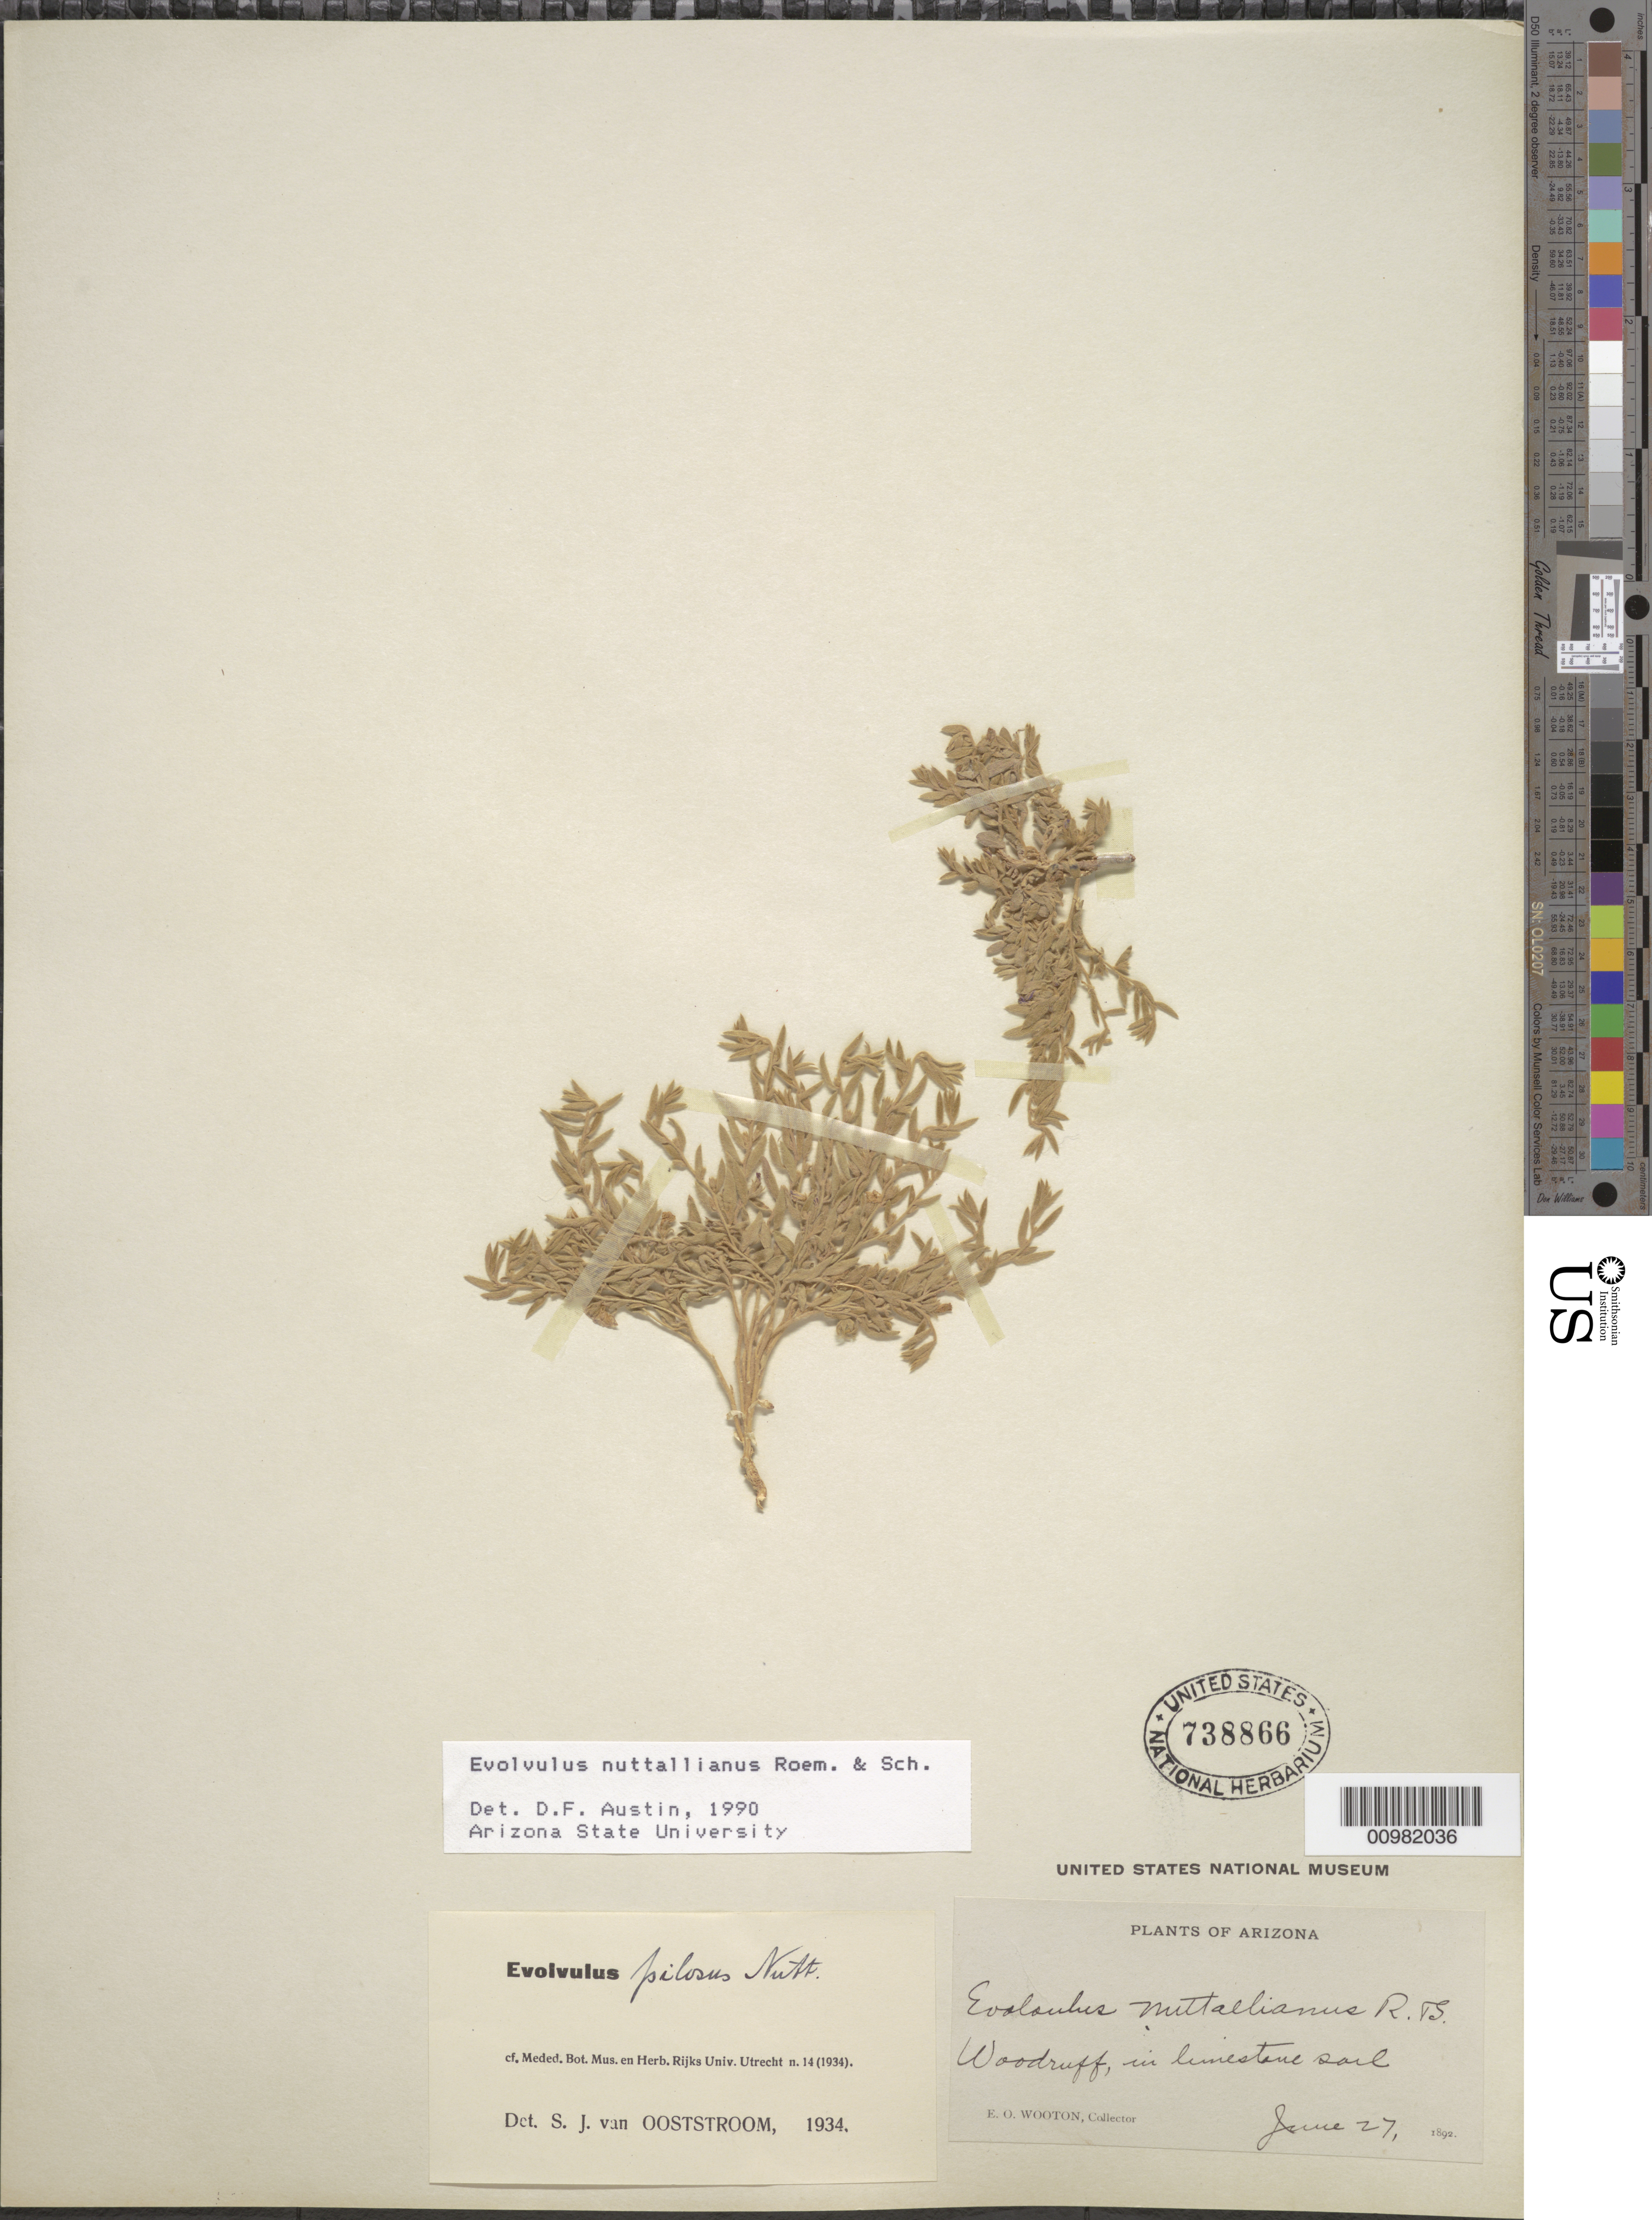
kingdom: Plantae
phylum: Tracheophyta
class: Magnoliopsida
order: Solanales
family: Convolvulaceae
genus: Evolvulus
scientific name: Evolvulus nuttallianus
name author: Roem. & Schult.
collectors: E. O. Wooton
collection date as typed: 27 Jun 1892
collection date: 1892-06-27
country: United States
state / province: Arizona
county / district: Navajo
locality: Woodruff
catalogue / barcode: US 738866